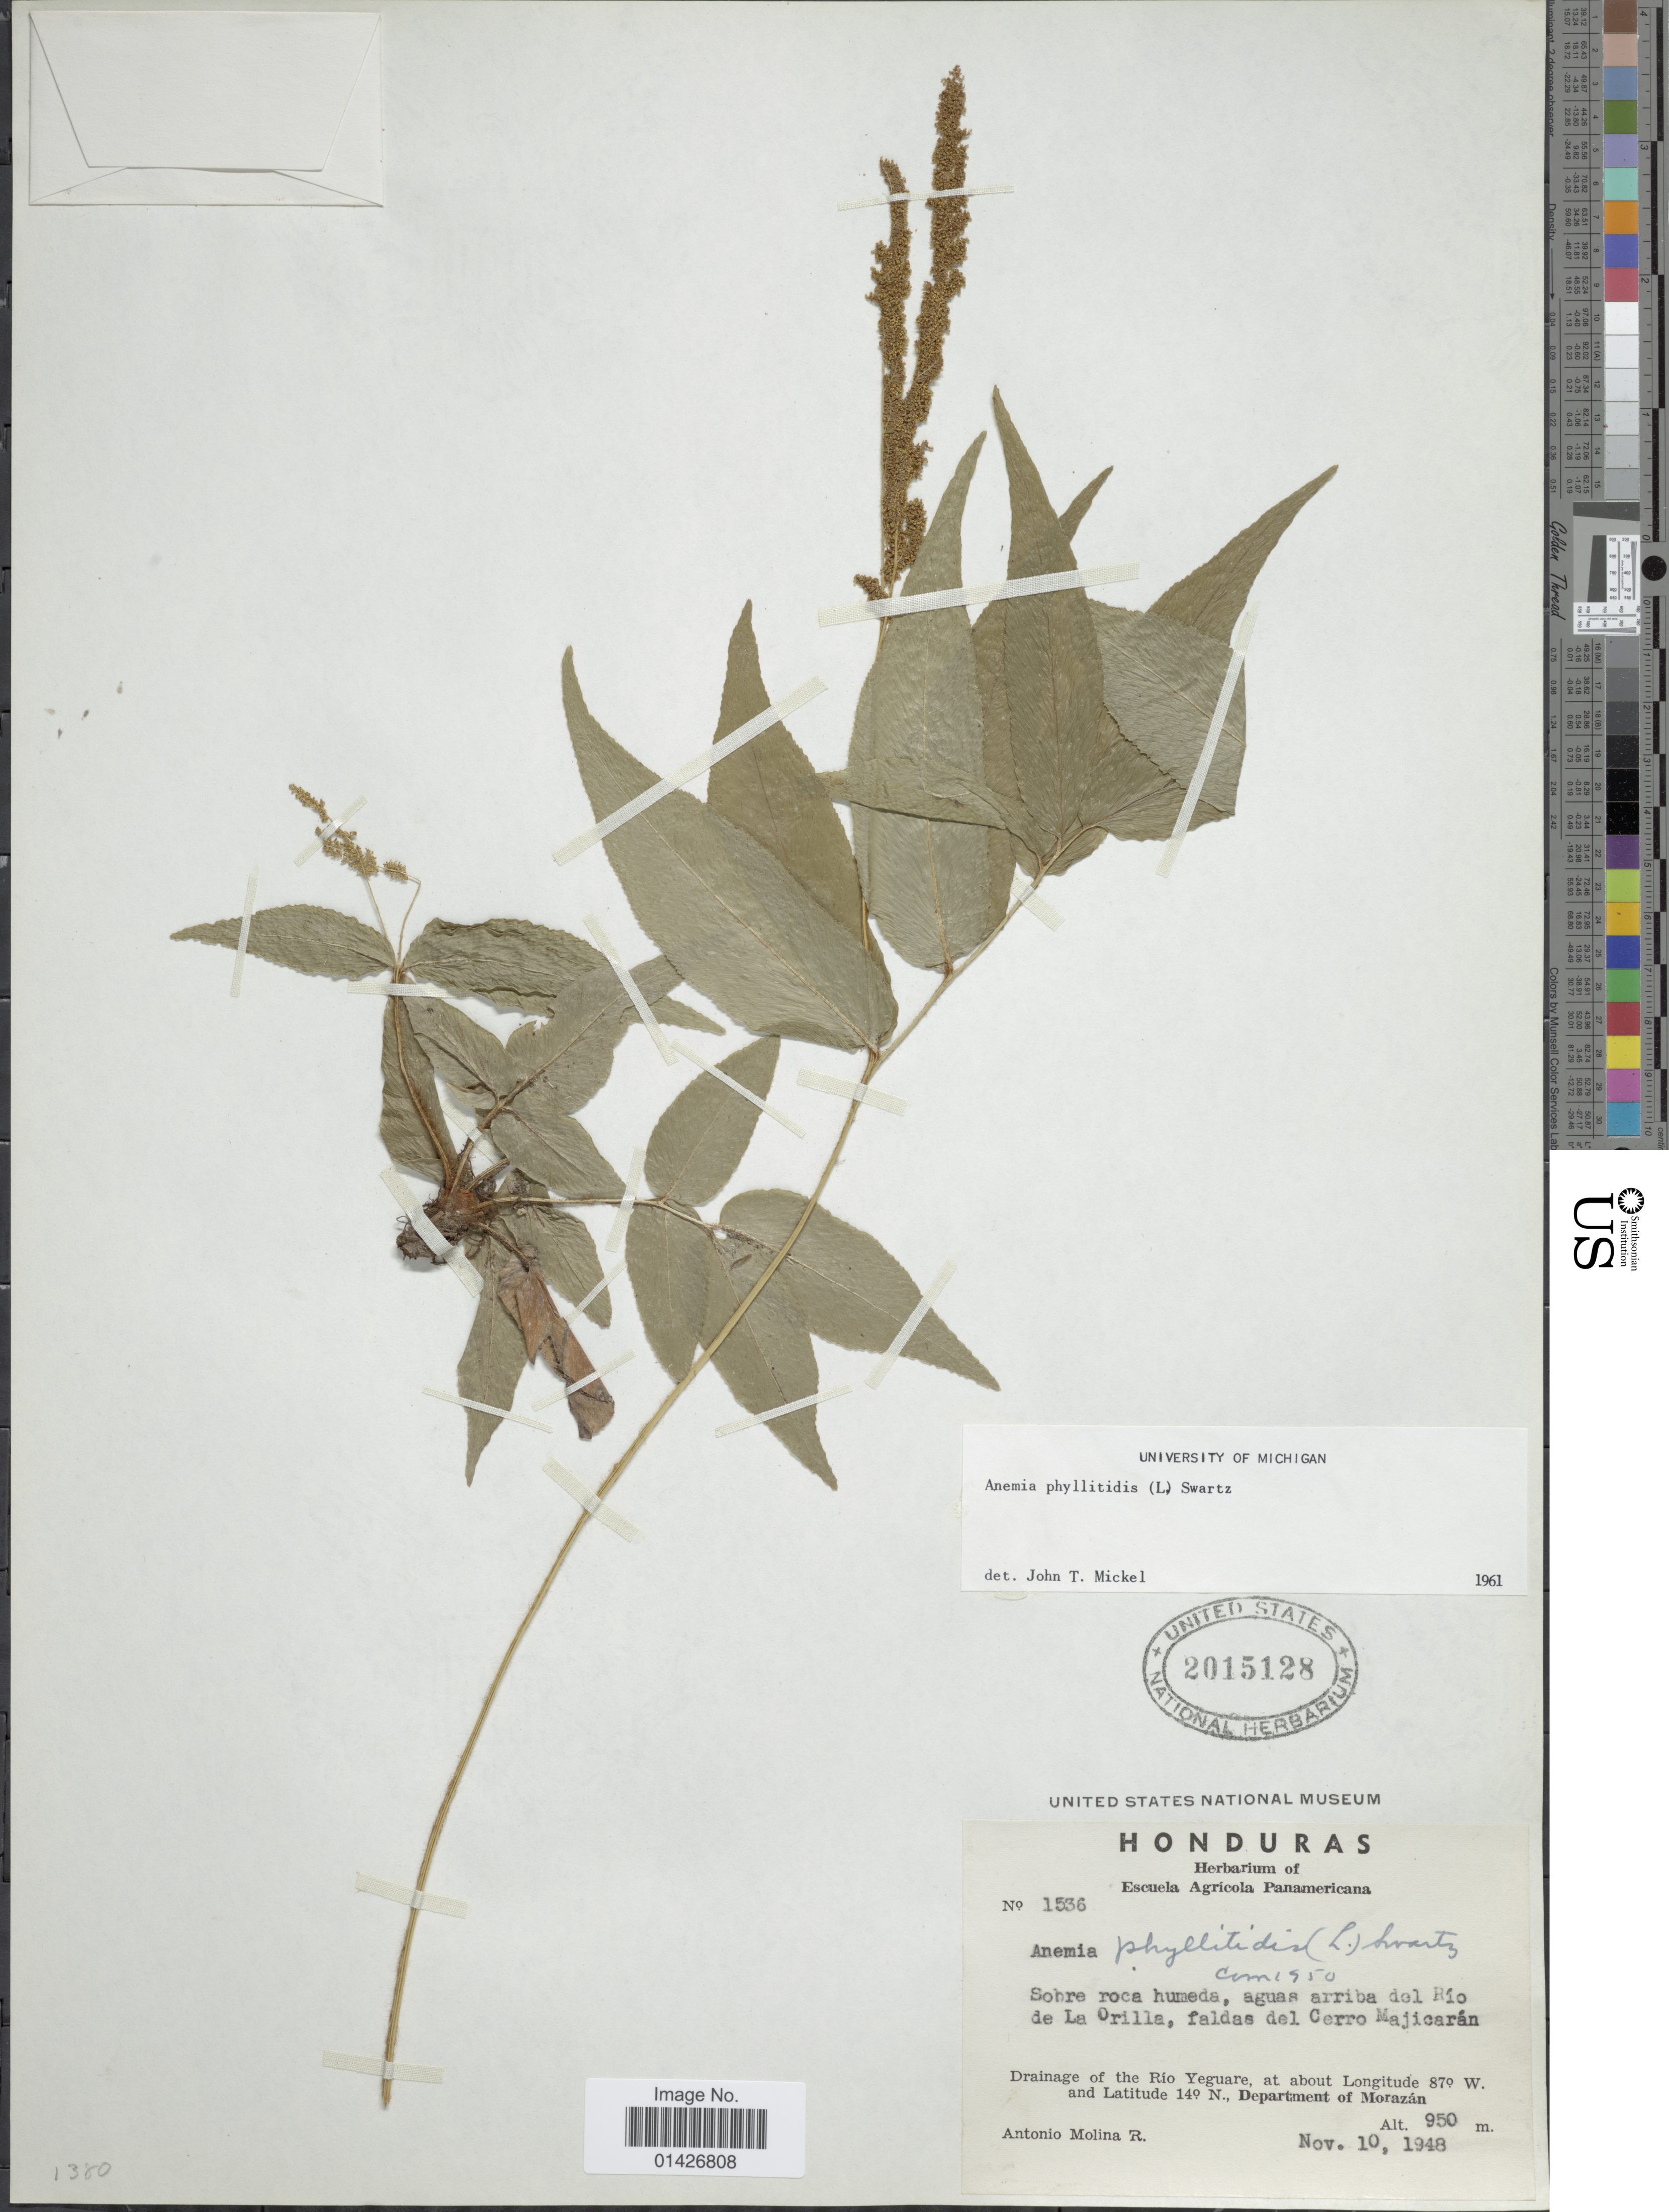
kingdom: Plantae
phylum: Tracheophyta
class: Polypodiopsida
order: Schizaeales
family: Anemiaceae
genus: Anemia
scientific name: Anemia phyllitidis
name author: (L.) Sw.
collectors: A. Molina R.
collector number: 1536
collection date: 1948-11-10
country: Honduras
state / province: Fco. Morazán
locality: Aguas arriba del Río de La Orilla, faldas del Cerro Majicarán, Drainage of the Río Yeguare, Department of Morazán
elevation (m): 950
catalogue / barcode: US 2015128